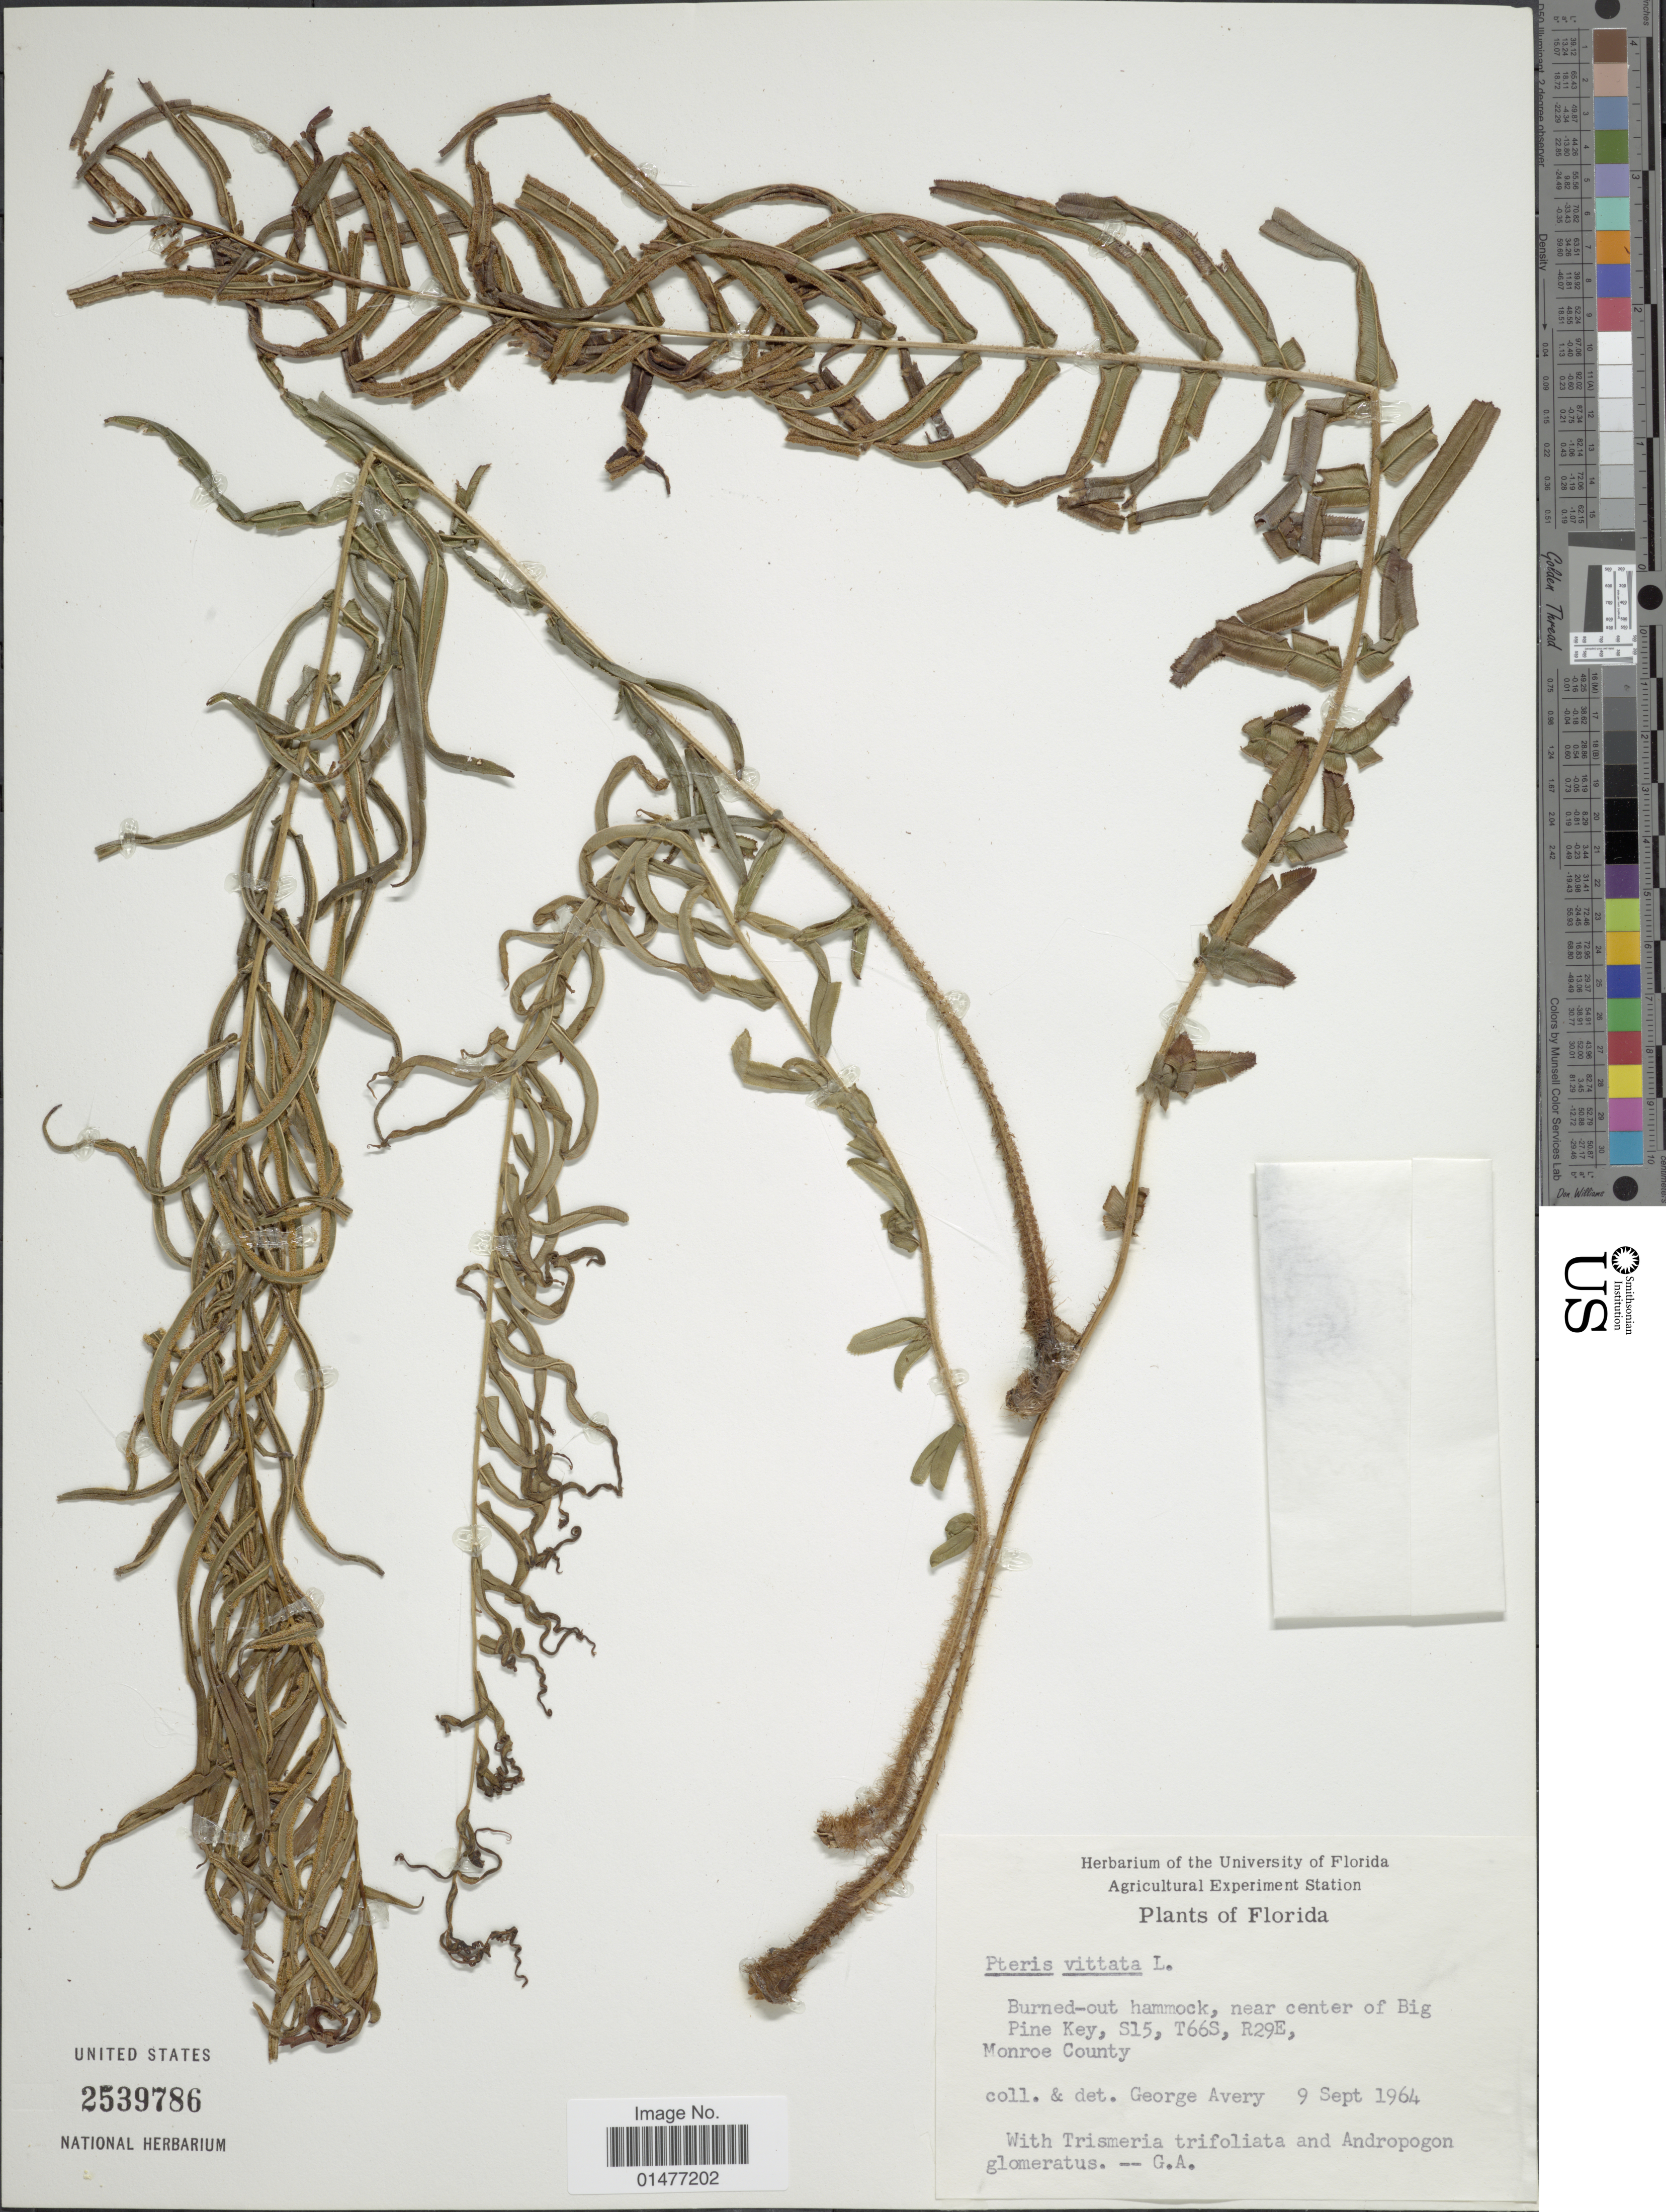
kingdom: Plantae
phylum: Tracheophyta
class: Polypodiopsida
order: Polypodiales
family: Pteridaceae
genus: Pteris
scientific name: Pteris vittata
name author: L.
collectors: G. Avery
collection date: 1964-09-09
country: United States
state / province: Florida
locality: Plants of Florida, Burned-out hammock, near center of Big Pine Key, S15, T66S, R29E, Monroe County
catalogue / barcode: US 2539786